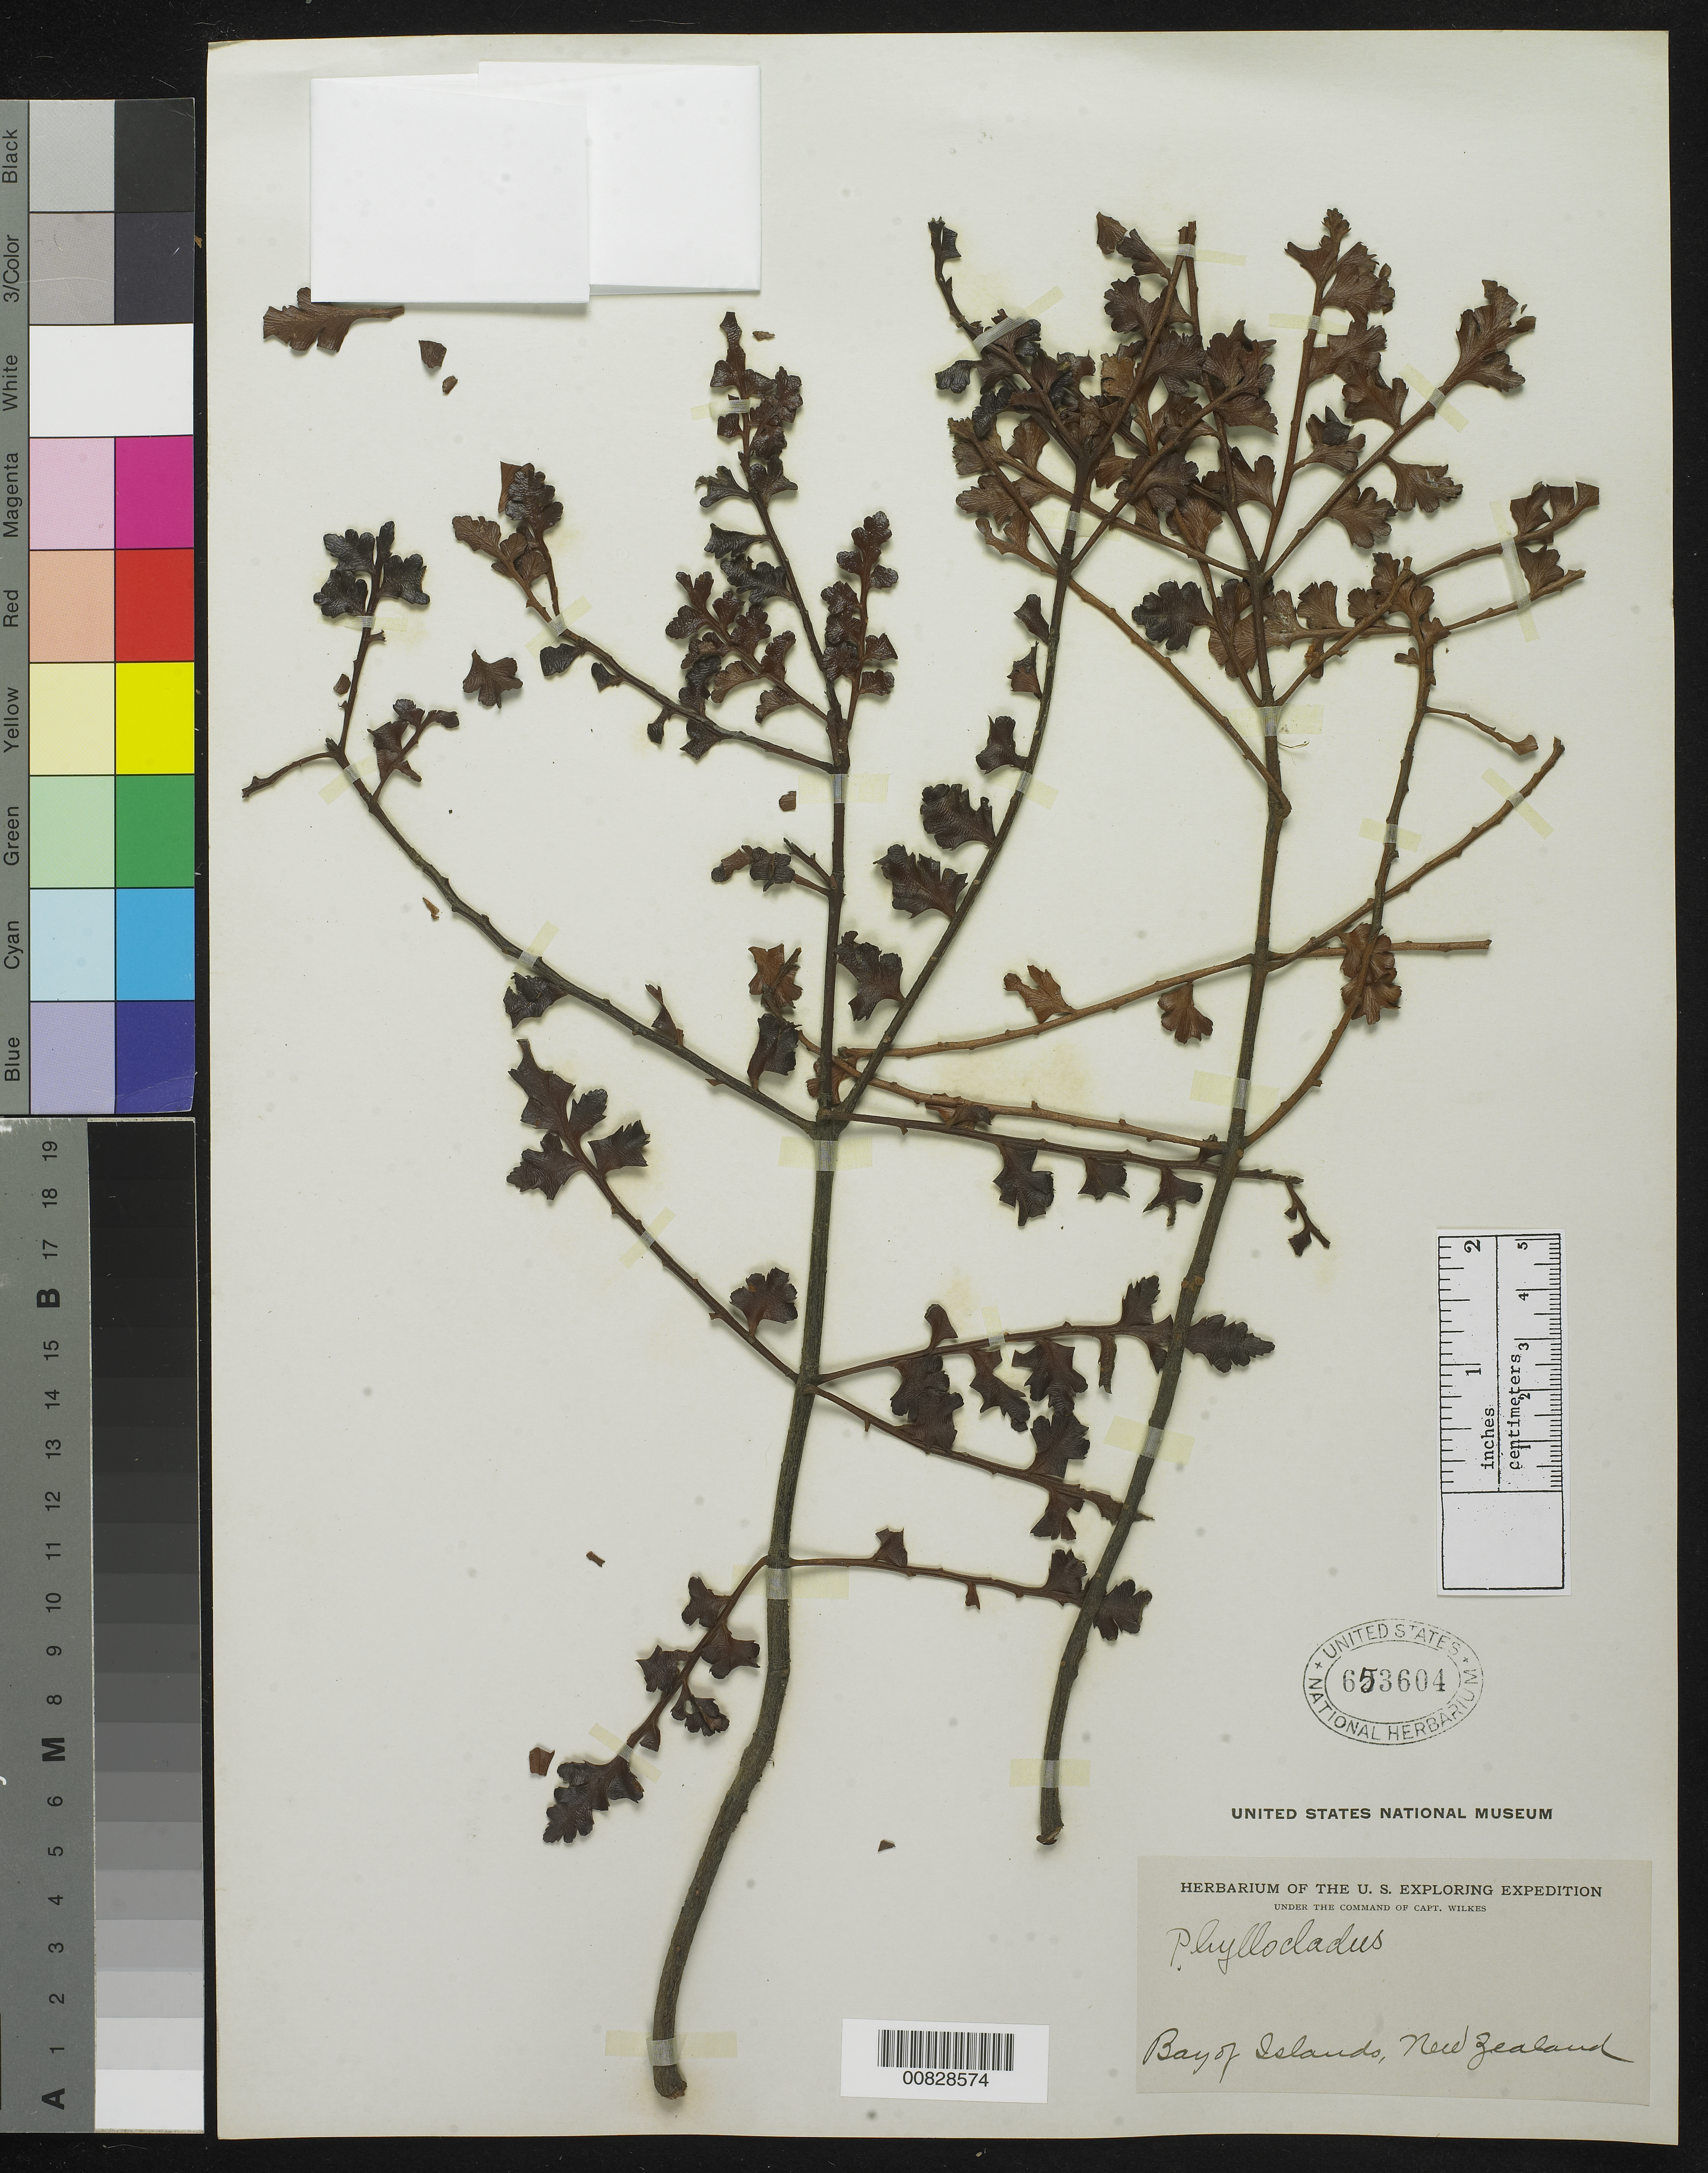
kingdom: Plantae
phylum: Tracheophyta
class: Pinopsida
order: Pinales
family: Phyllocladaceae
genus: Phyllocladus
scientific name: Phyllocladus sp.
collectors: Wilkes Explor. Exped.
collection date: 1838/1842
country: New Zealand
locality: Bay of Islands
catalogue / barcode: US 653604